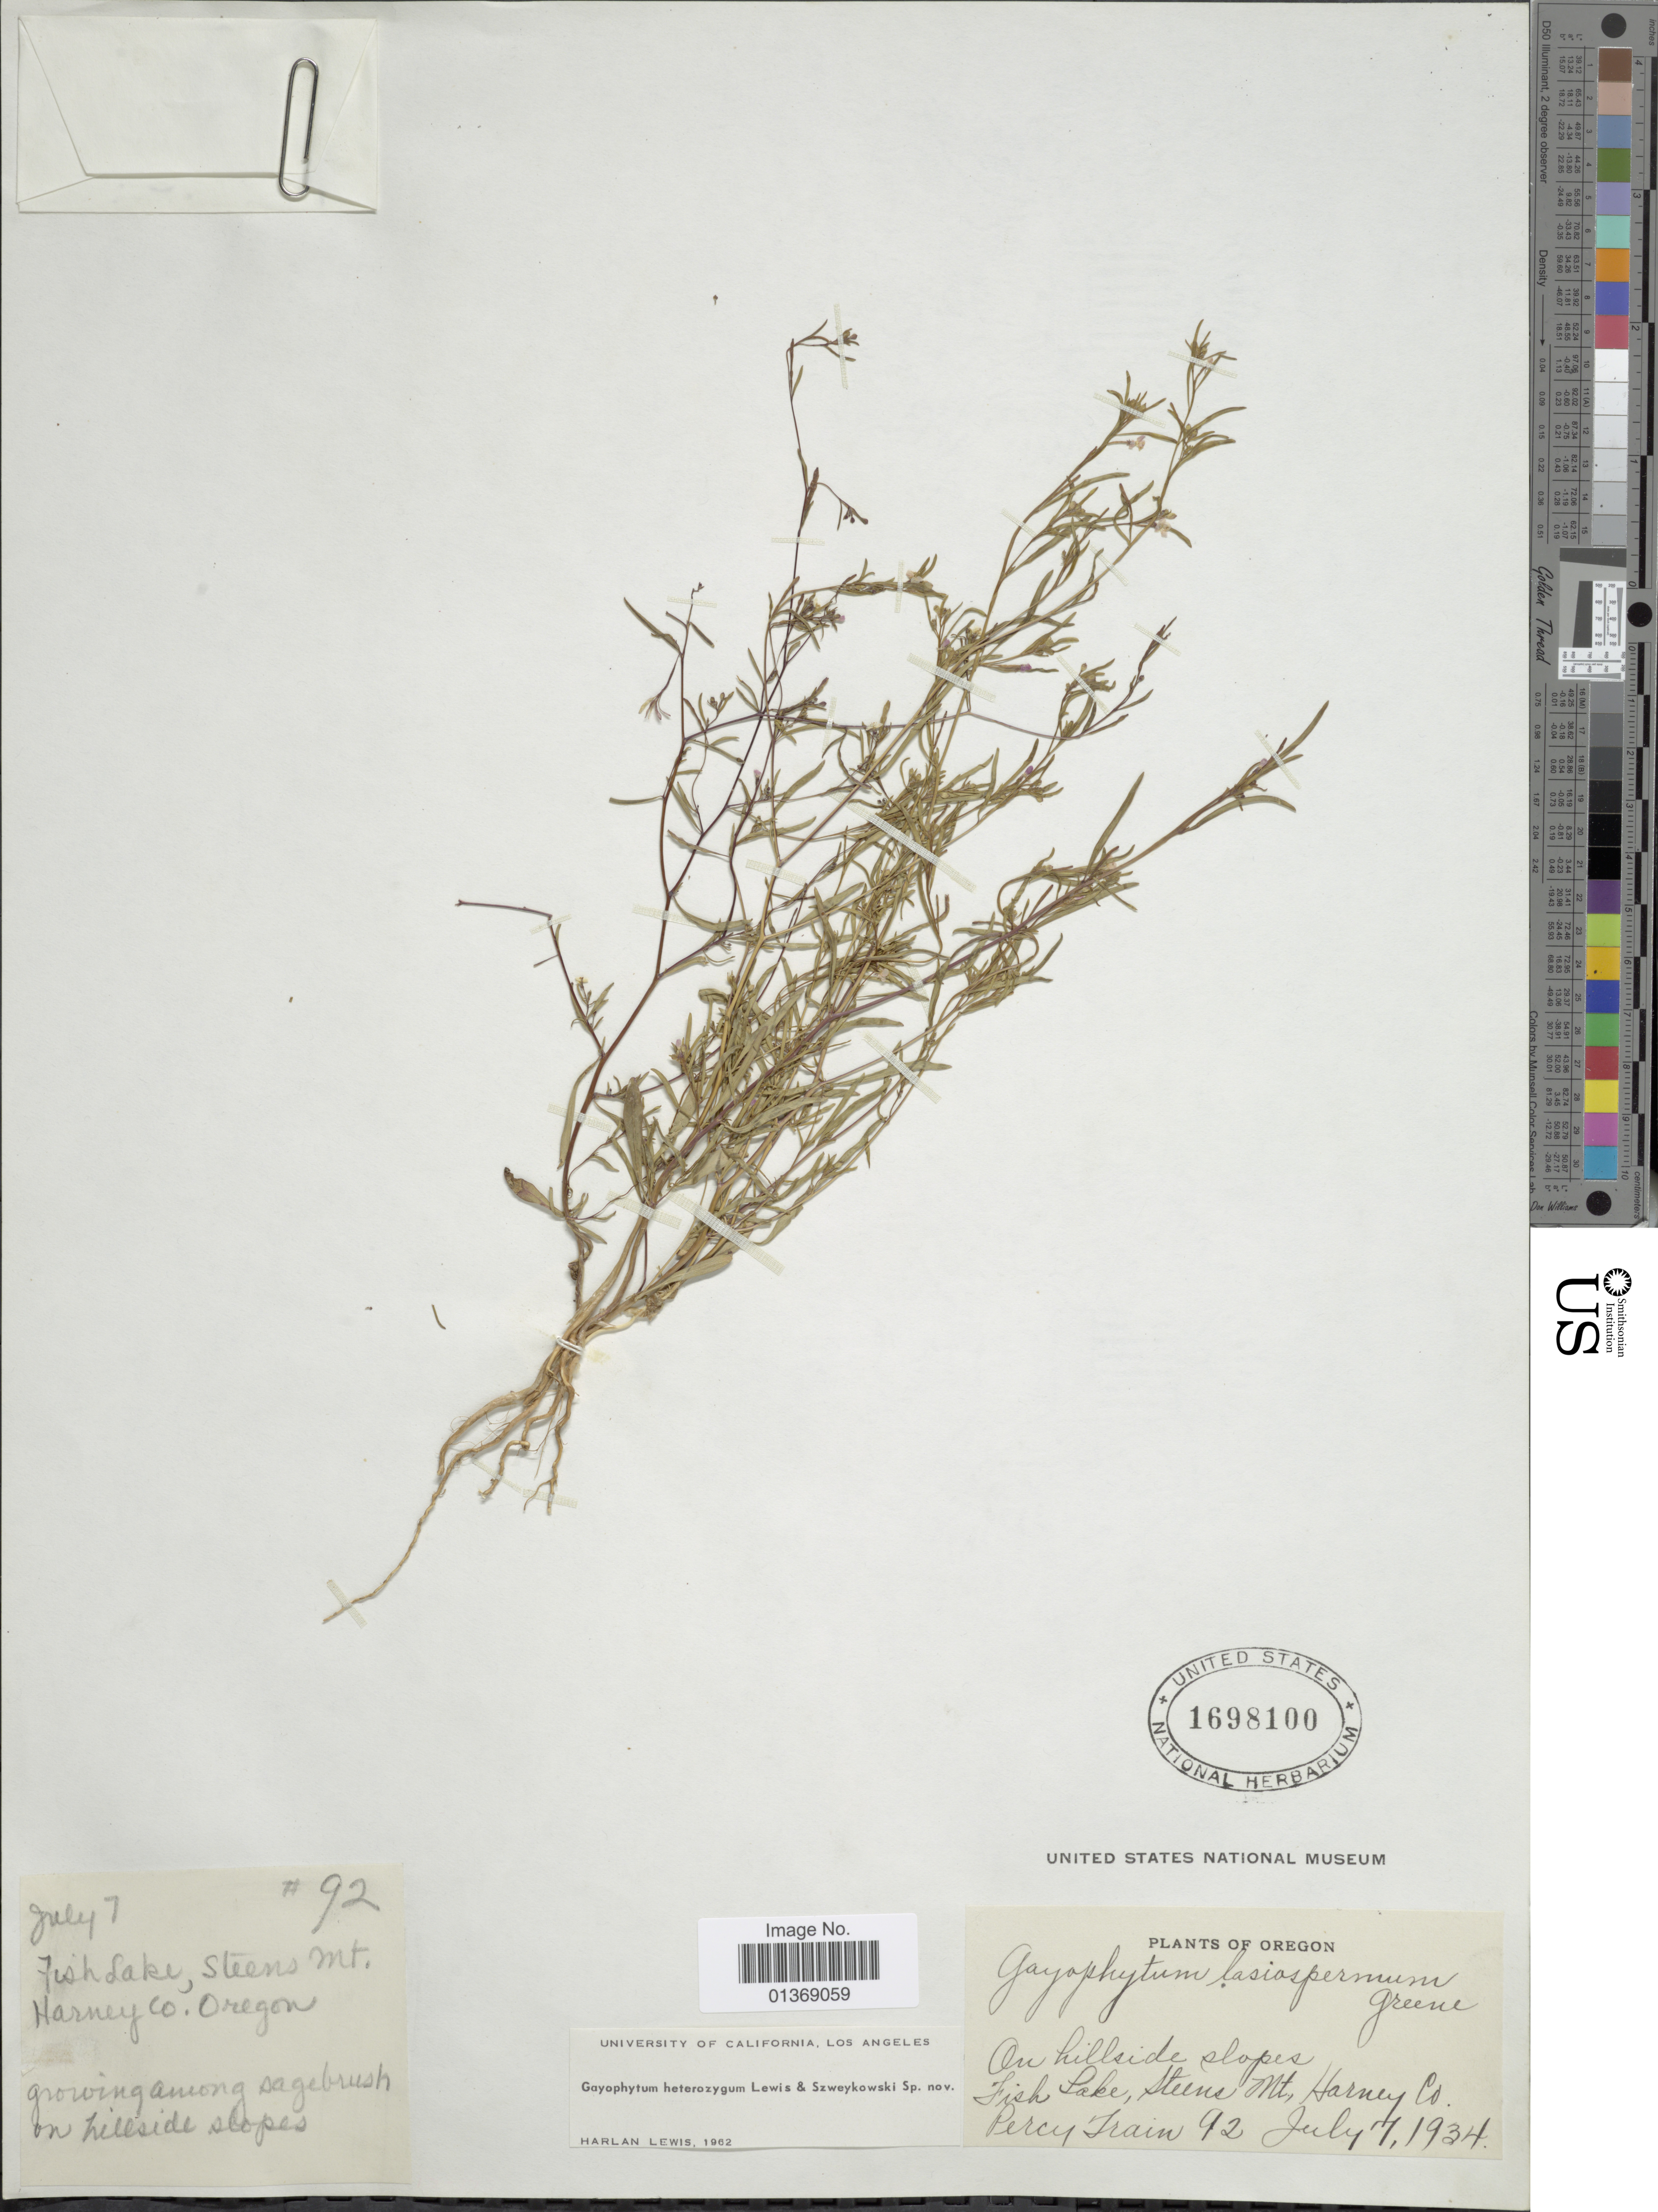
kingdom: Plantae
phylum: Tracheophyta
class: Magnoliopsida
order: Myrtales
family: Onagraceae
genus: Gayophytum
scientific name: Gayophytum heterozygum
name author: F. H. Lewis & Szweyk.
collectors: P. Train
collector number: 92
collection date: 1934-07-07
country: United States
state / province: Oregon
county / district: Harney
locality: On hillside slopes Fish Lake, Steens Mts., Harney Co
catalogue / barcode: US 1698100